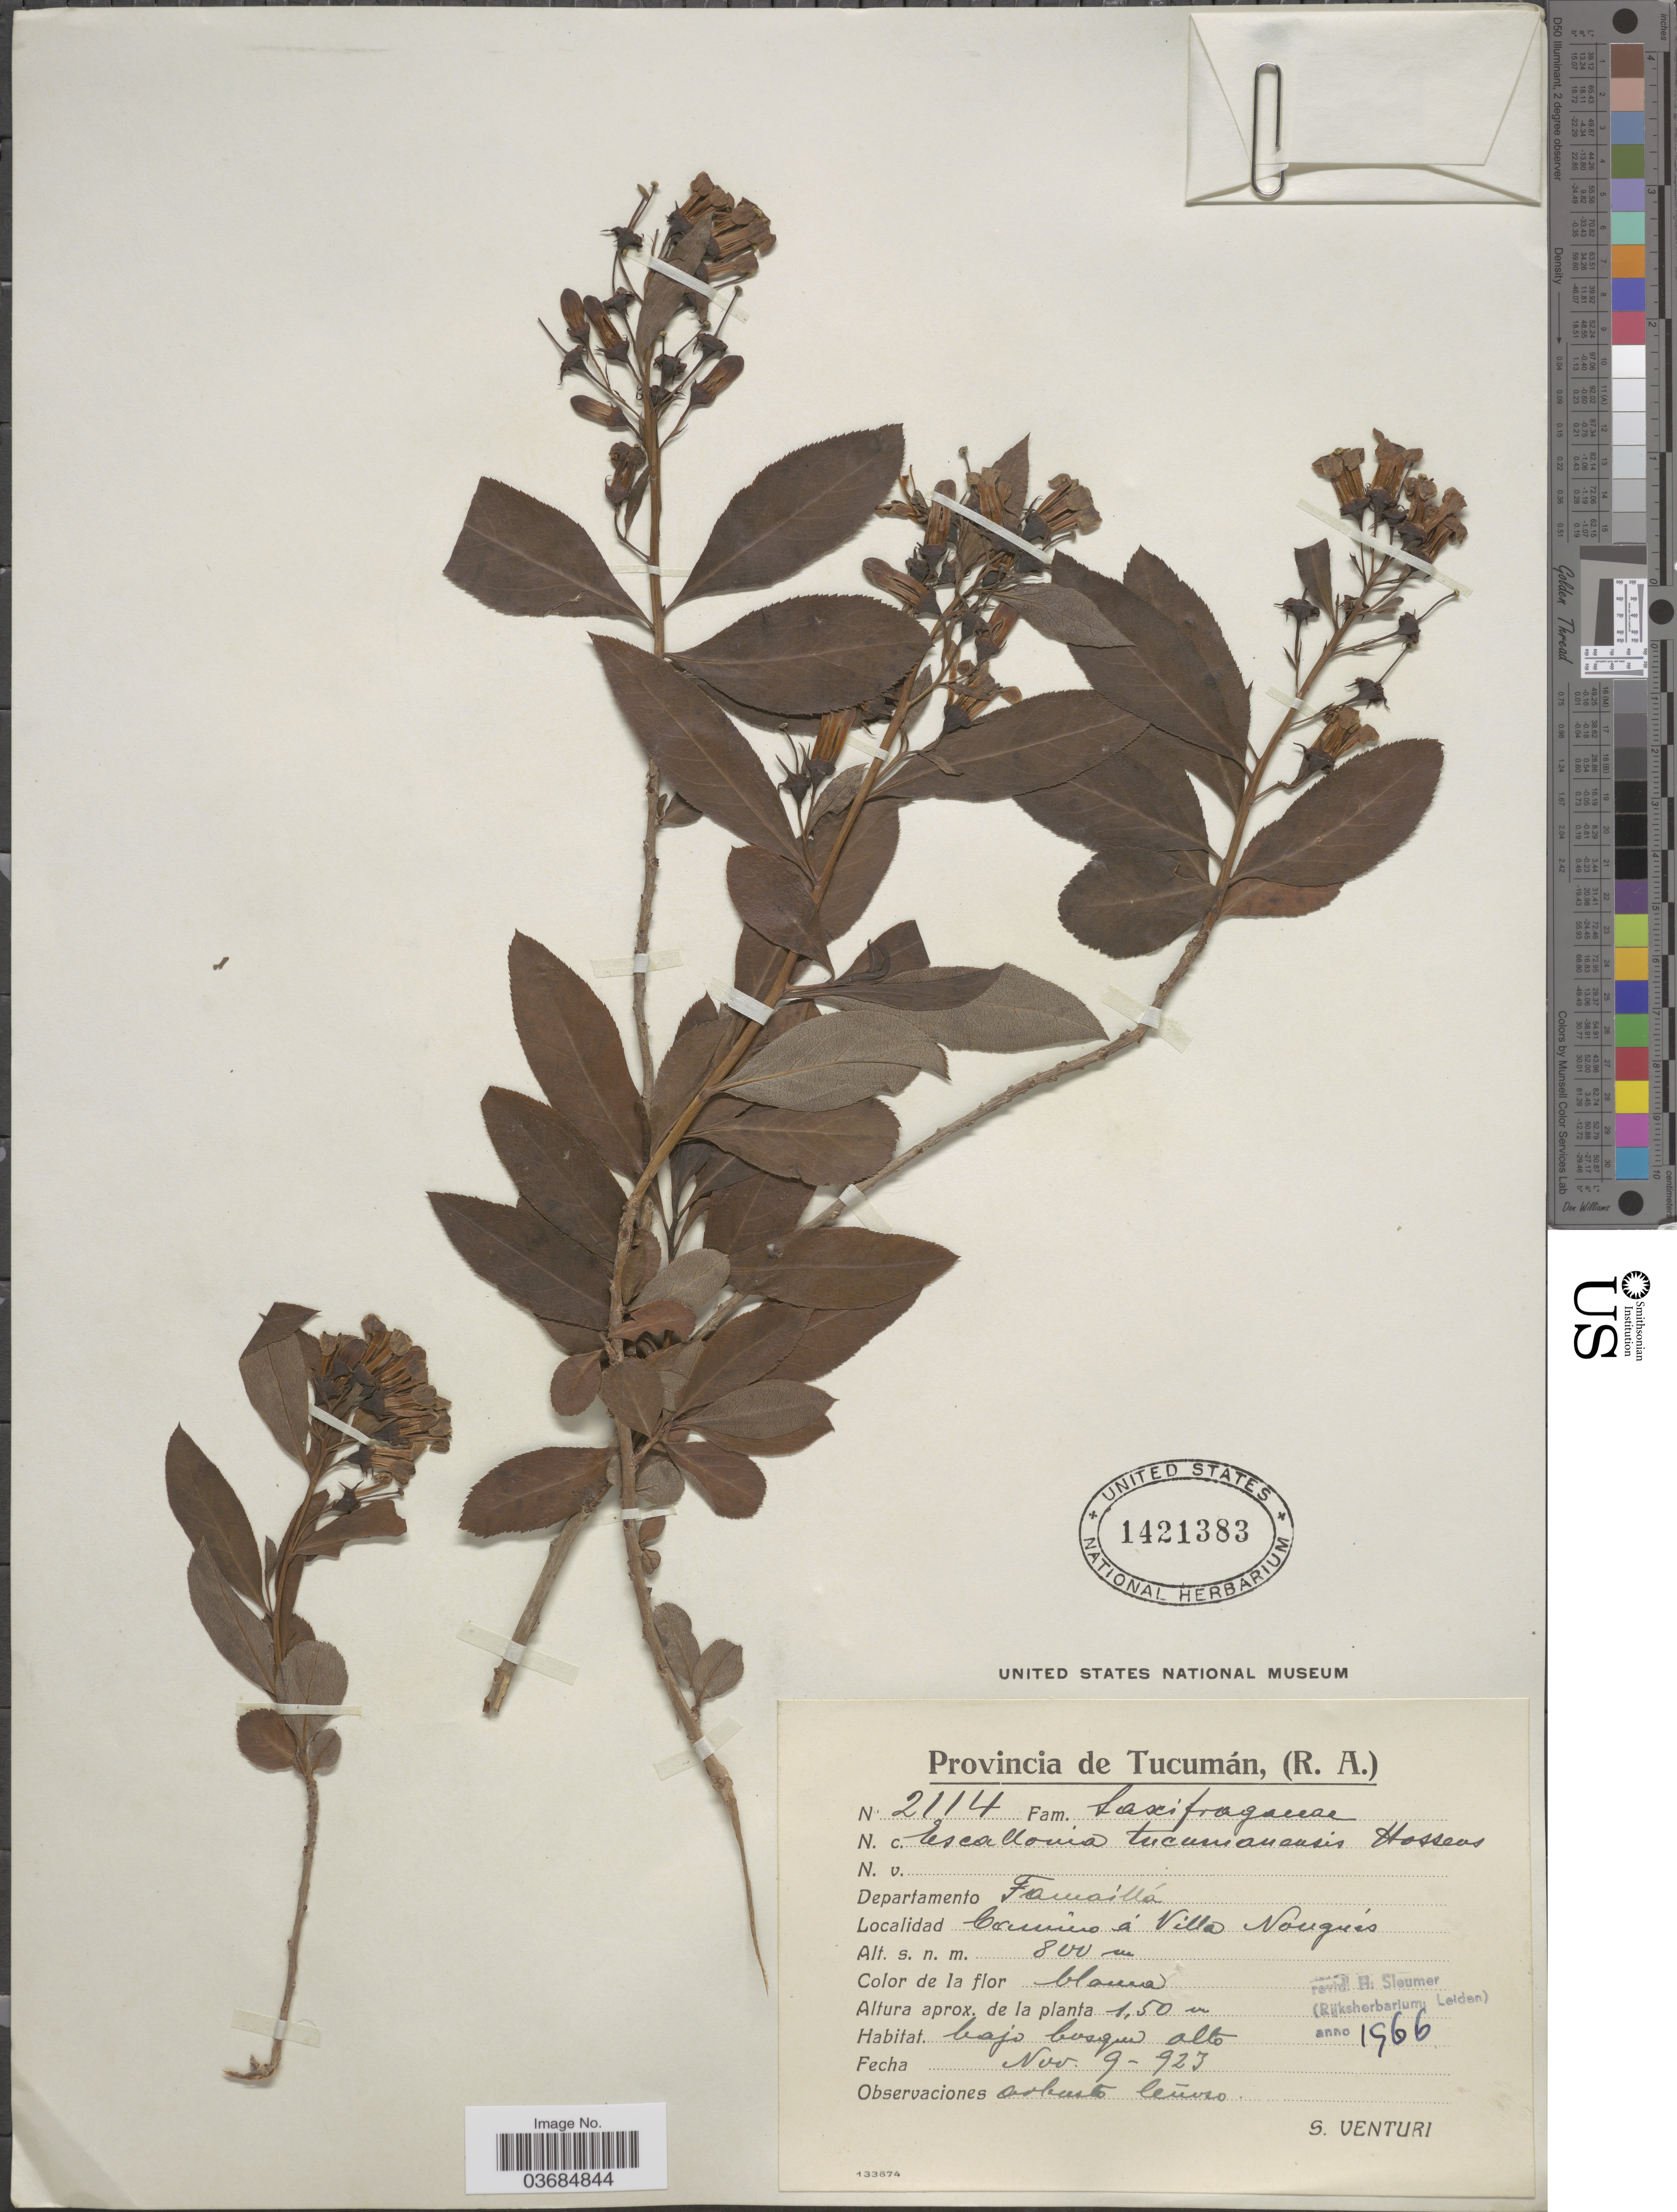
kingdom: Plantae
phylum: Tracheophyta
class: Magnoliopsida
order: Escalloniales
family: Escalloniaceae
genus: Escallonia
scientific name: Escallonia tucumanensis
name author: Hosseus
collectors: S. Venturi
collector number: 2114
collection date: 1923-11-09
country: Argentina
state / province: Tucuman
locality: Departamento Famaillá. Camino á Villa Nougués.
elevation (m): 800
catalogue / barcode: US 1421383